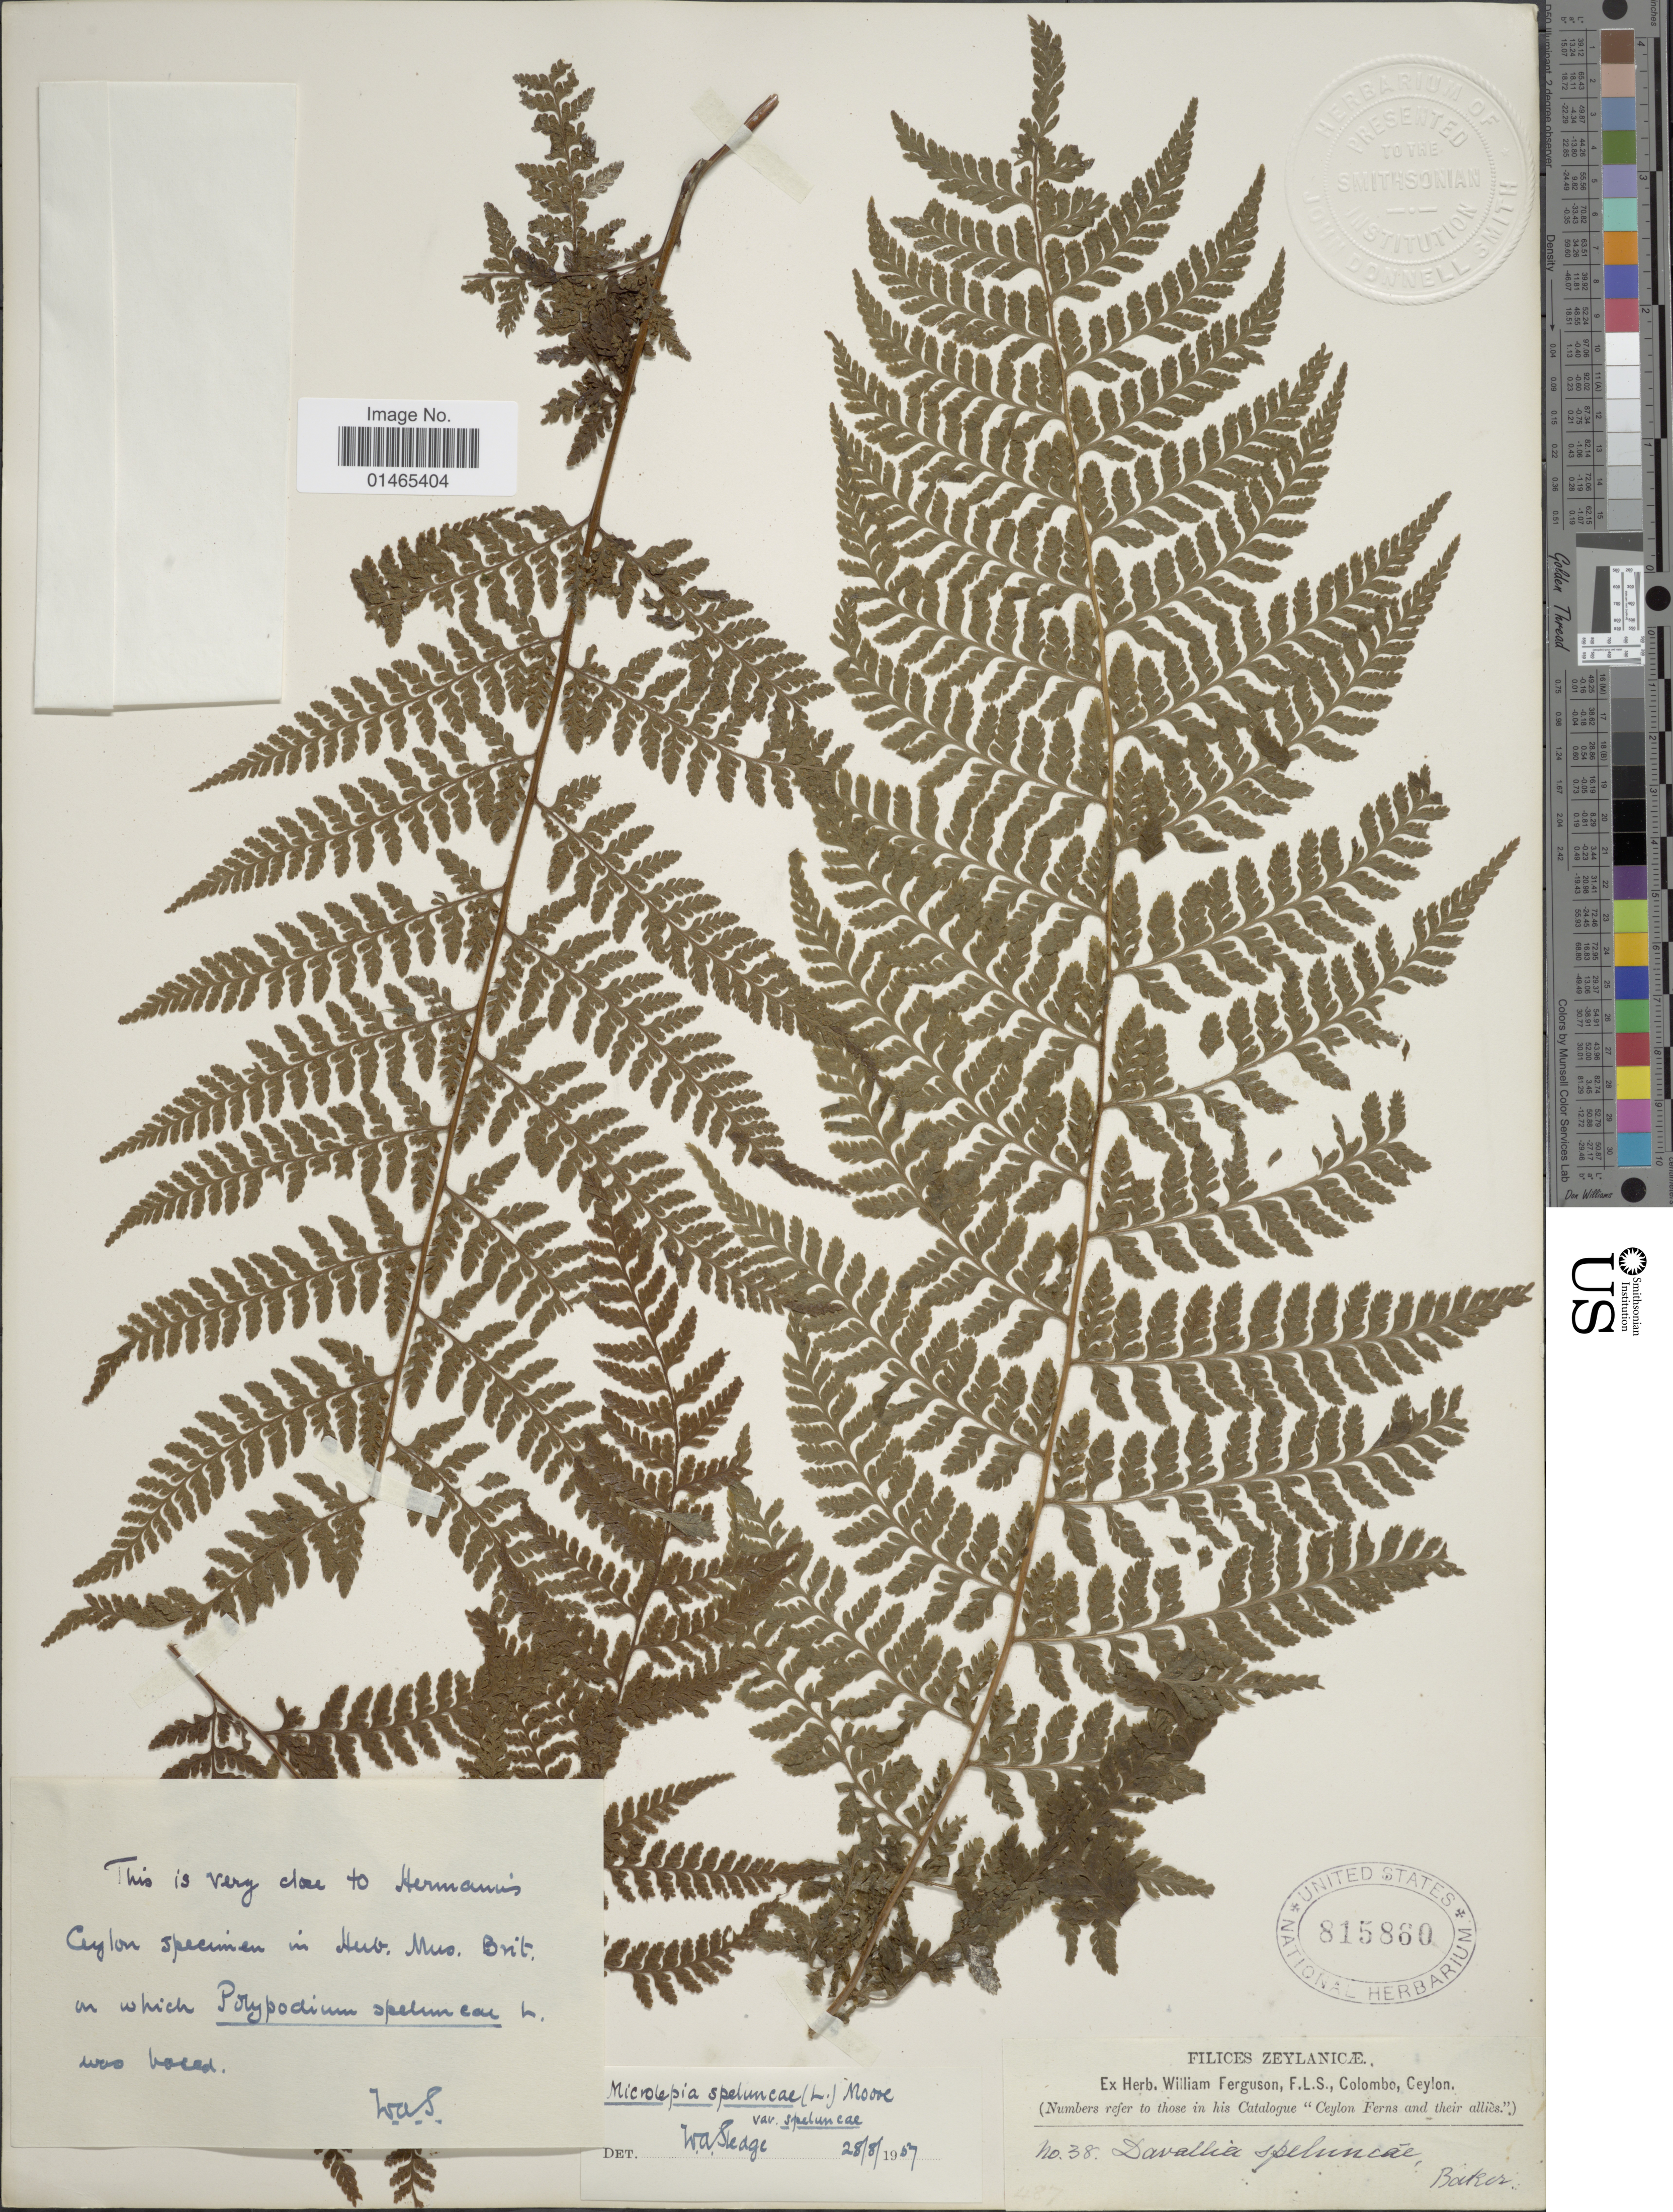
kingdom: Plantae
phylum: Tracheophyta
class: Polypodiopsida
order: Polypodiales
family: Dennstaedtiaceae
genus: Microlepia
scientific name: Microlepia dubia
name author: (Roxb.) C.V. Morton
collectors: ex herb. W. Ferguson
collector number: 28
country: Sri Lanka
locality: Zeylanice, F.L.S, Colombo, Ceylon, Baker [unsure placement]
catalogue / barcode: US 815860